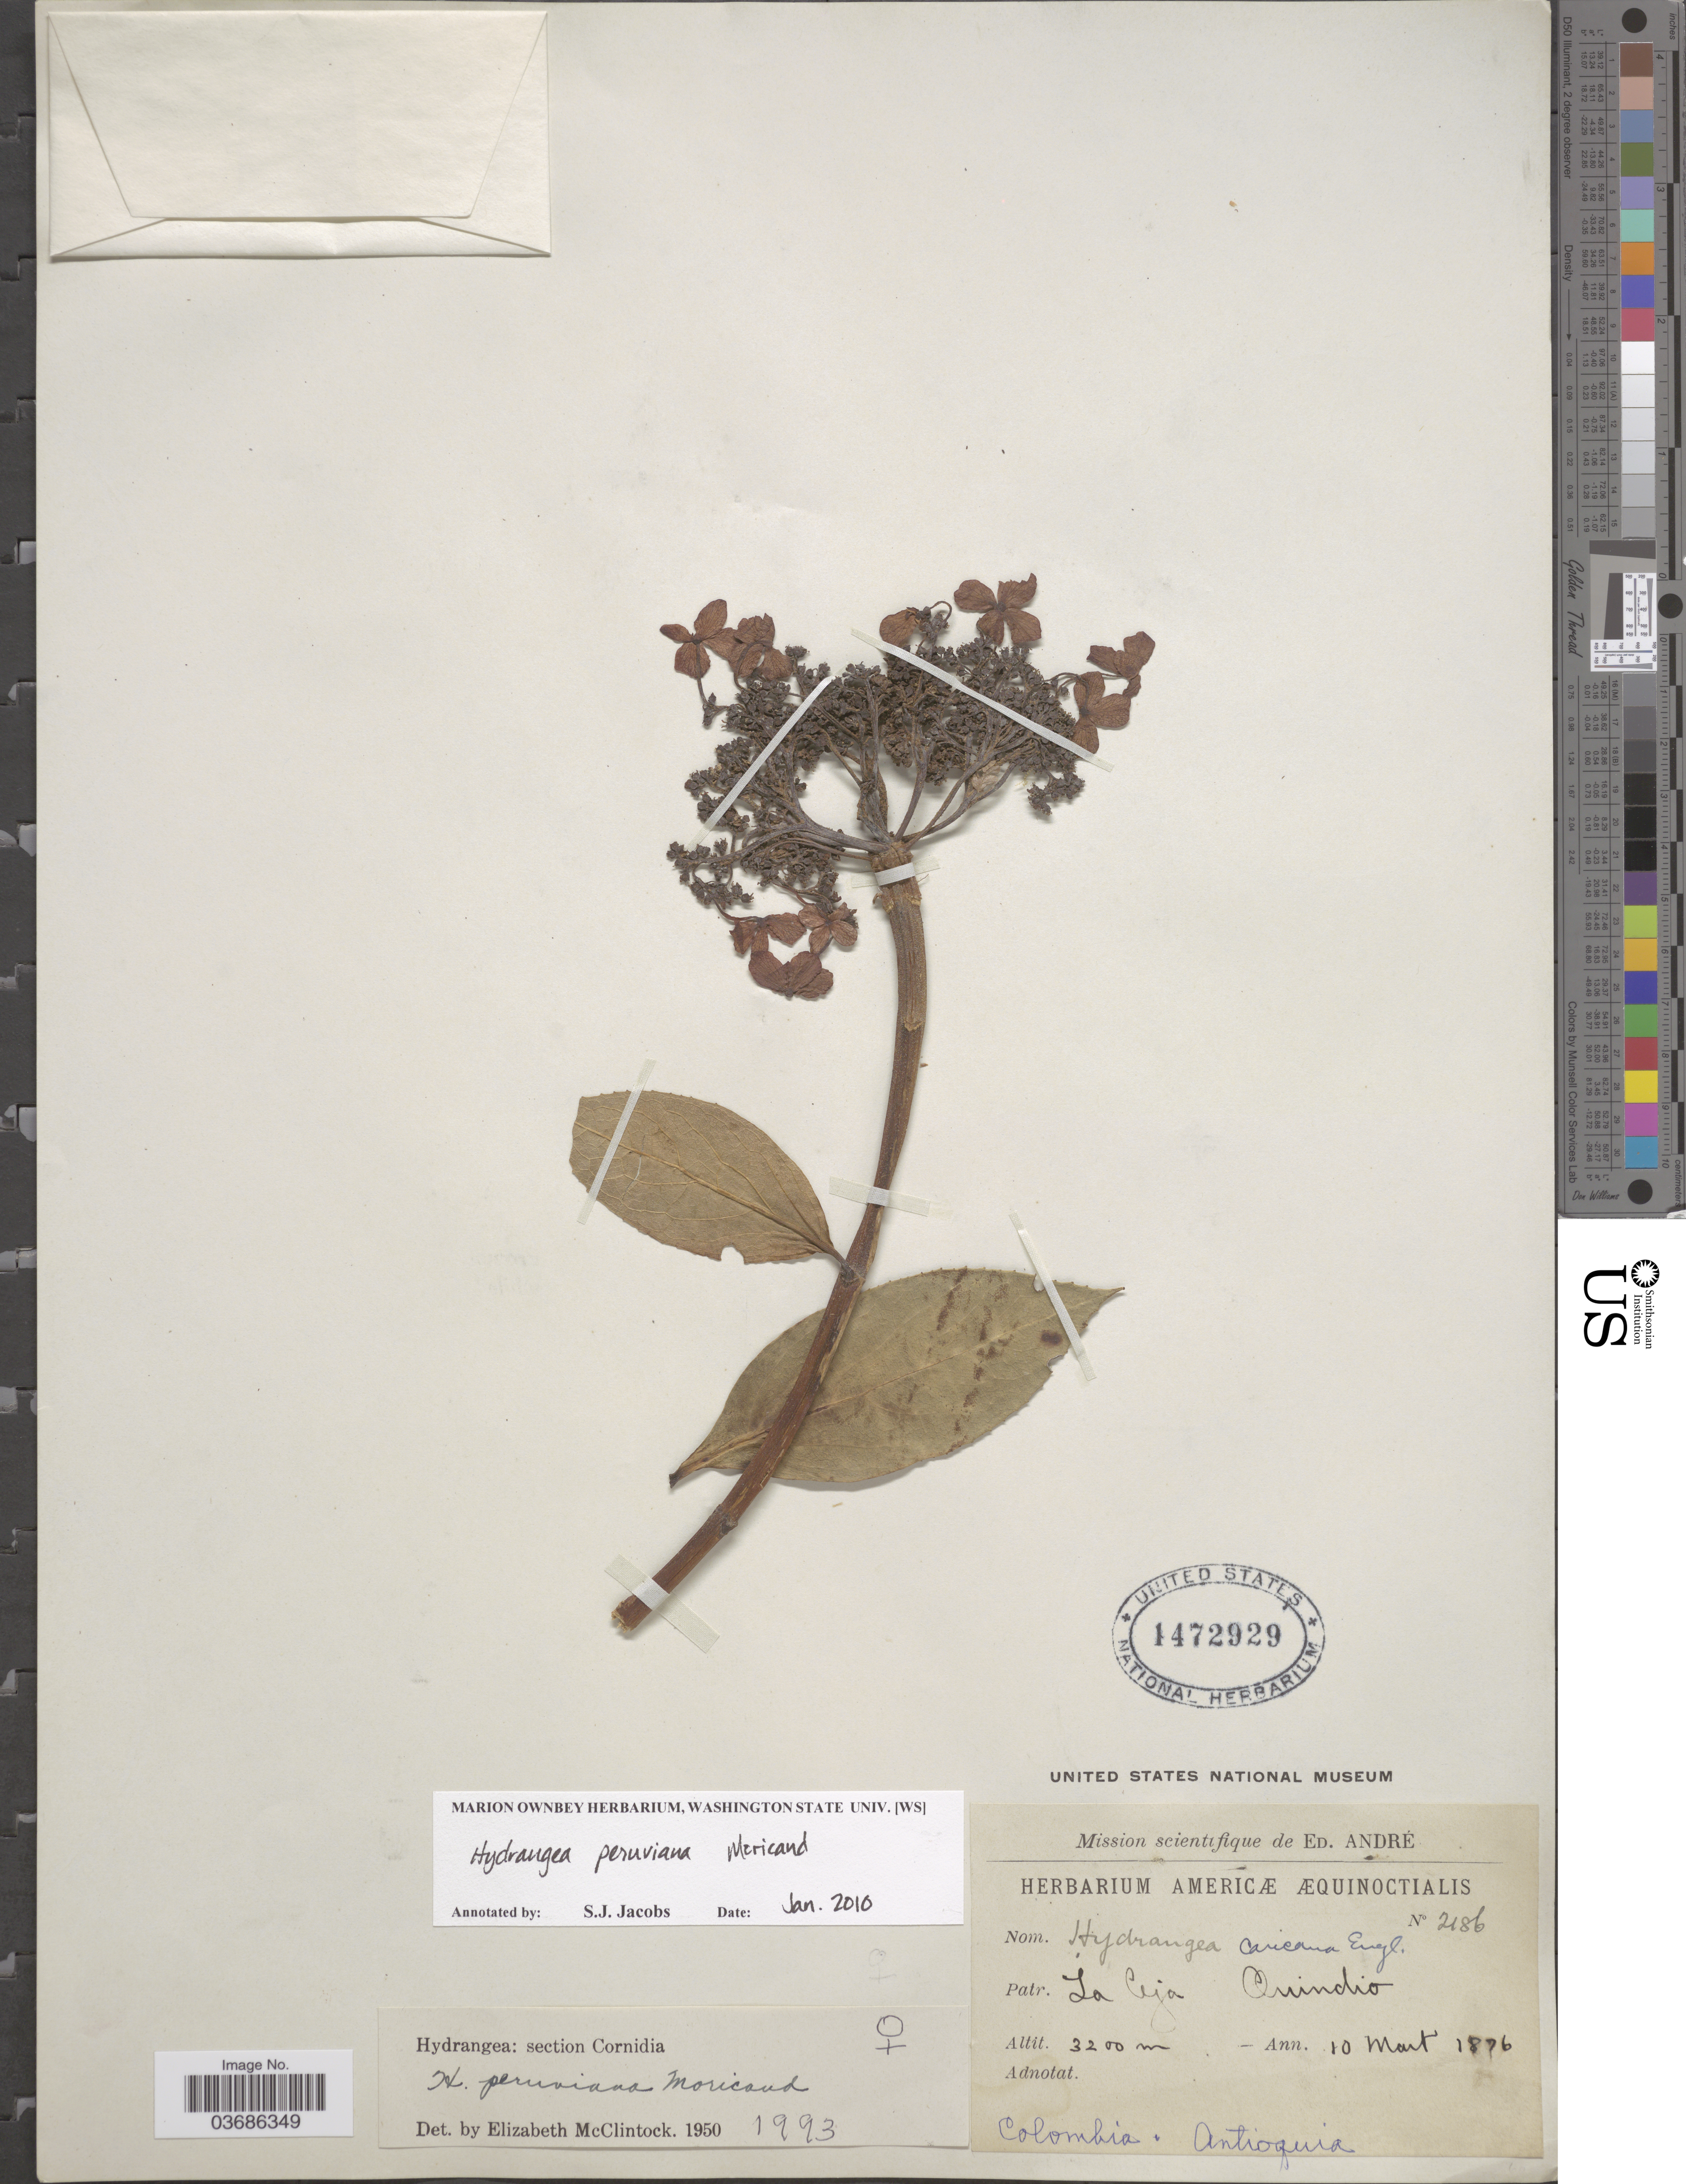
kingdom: Plantae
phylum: Tracheophyta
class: Magnoliopsida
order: Cornales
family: Hydrangeaceae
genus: Hydrangea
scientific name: Hydrangea peruviana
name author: Moric.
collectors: É. F. André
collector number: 2186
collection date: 1876-03-10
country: Colombia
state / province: Quindío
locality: Mission scientifique de Ed. André. Patr. La Ceja. Antioquia.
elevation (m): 3200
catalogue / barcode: US 1472929